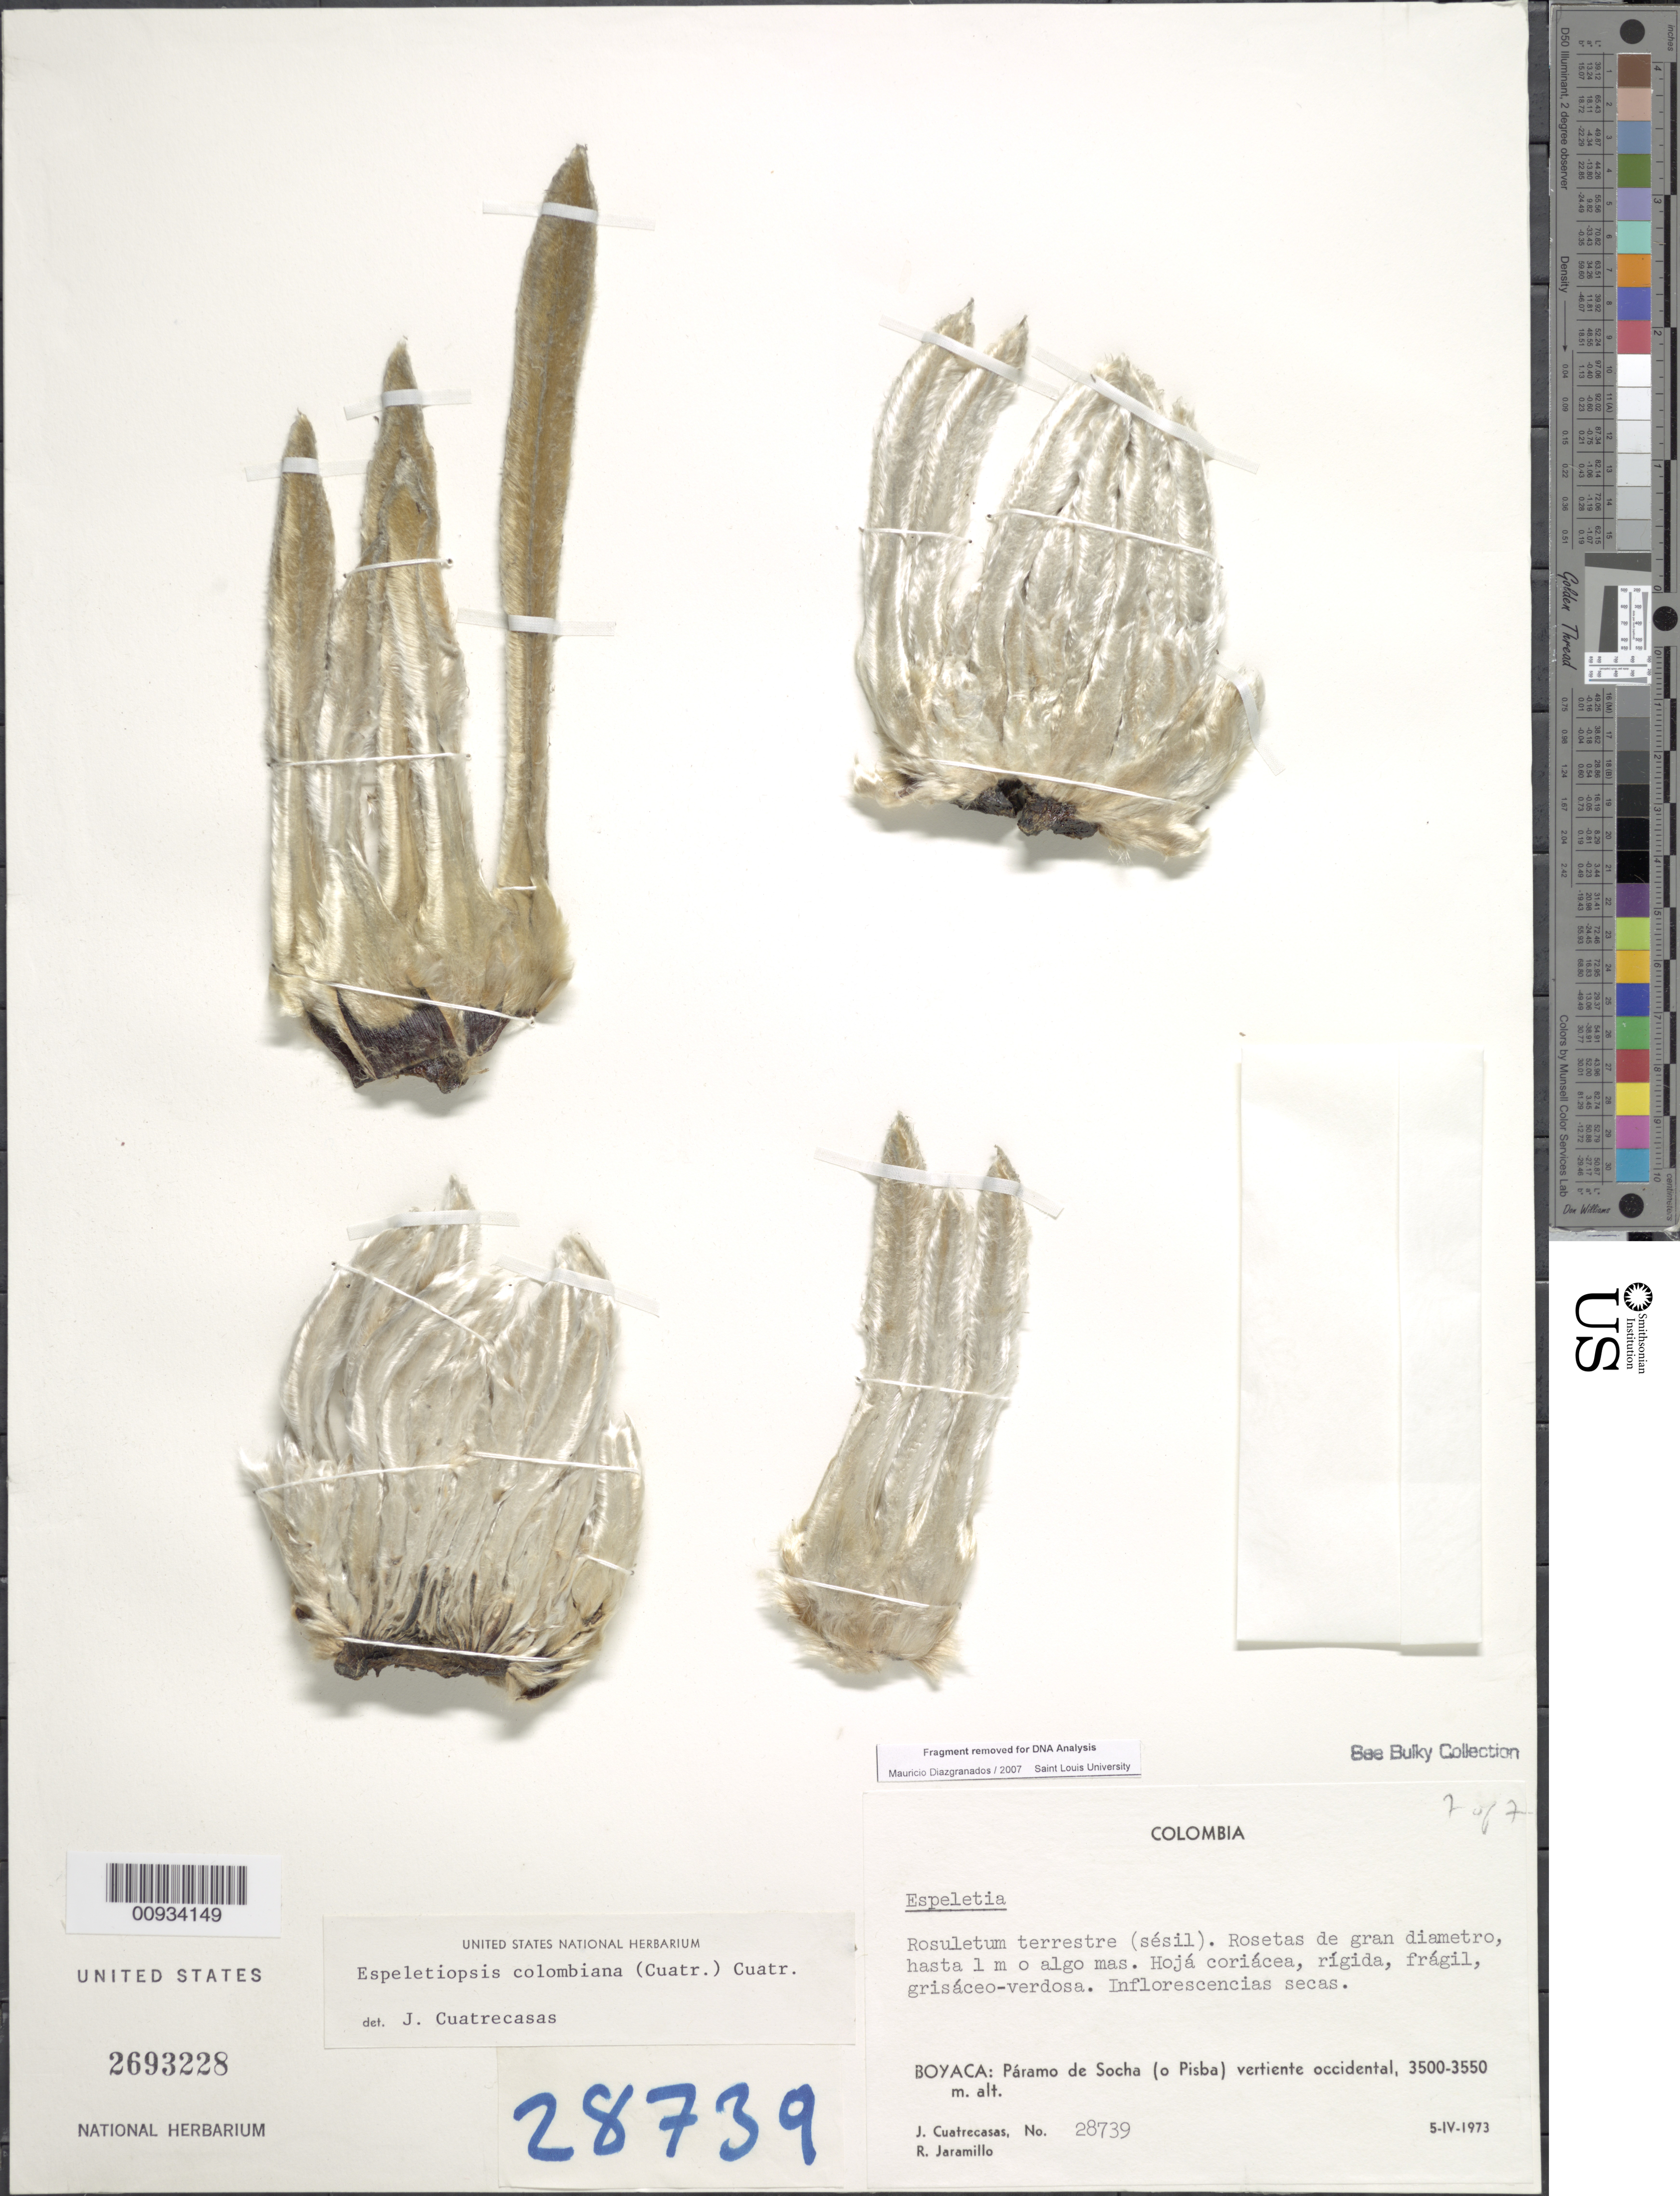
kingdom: Plantae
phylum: Tracheophyta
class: Magnoliopsida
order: Asterales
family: Asteraceae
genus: Espeletiopsis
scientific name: Espeletiopsis colombiana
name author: (Cuatrec.) Cuatrec.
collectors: J. Cuatrecasas & R. Jaramillo M.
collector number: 28739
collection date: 1973-04-05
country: Colombia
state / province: Boyacá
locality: Paramo de Socha (o Pisba) vertiente occidental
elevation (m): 3500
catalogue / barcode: US 2693228